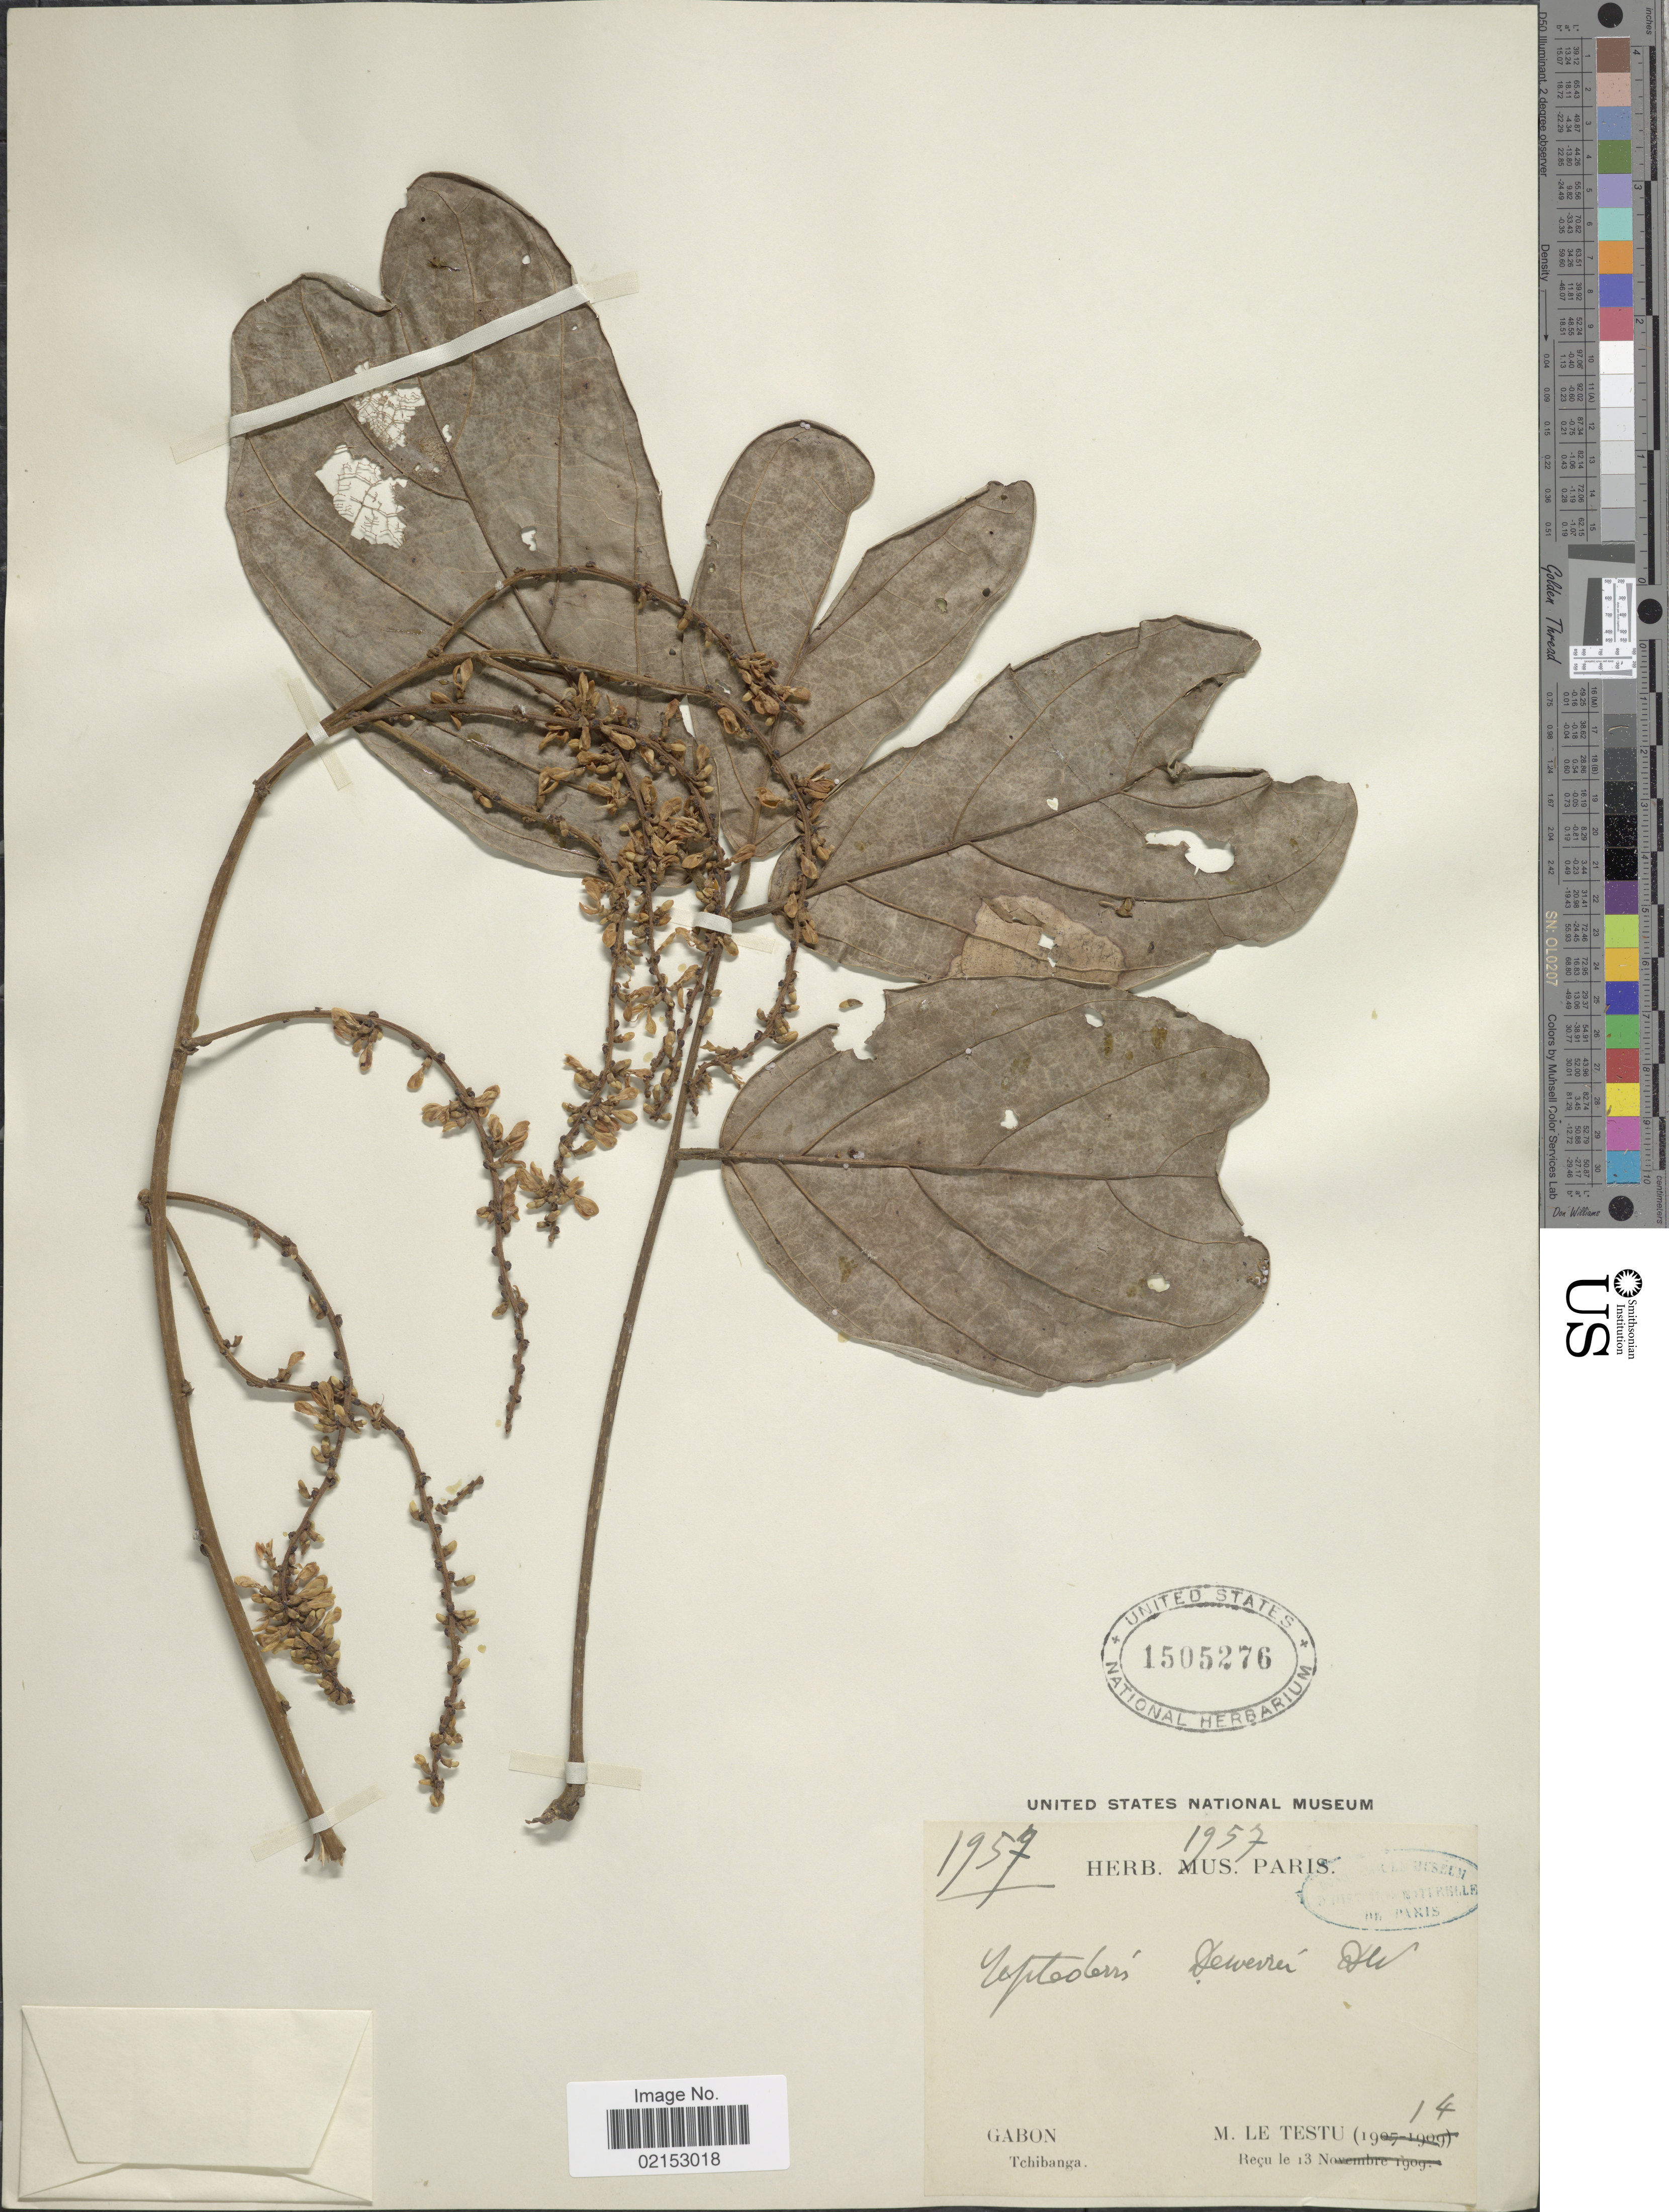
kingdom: Plantae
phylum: Tracheophyta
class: Magnoliopsida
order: Fabales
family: Fabaceae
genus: Leptoderris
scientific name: Leptoderris dewevrei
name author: De Wild.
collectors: M. Le Testu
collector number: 1957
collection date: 1914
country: Gabon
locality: Tchibanga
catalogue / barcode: US 1505276